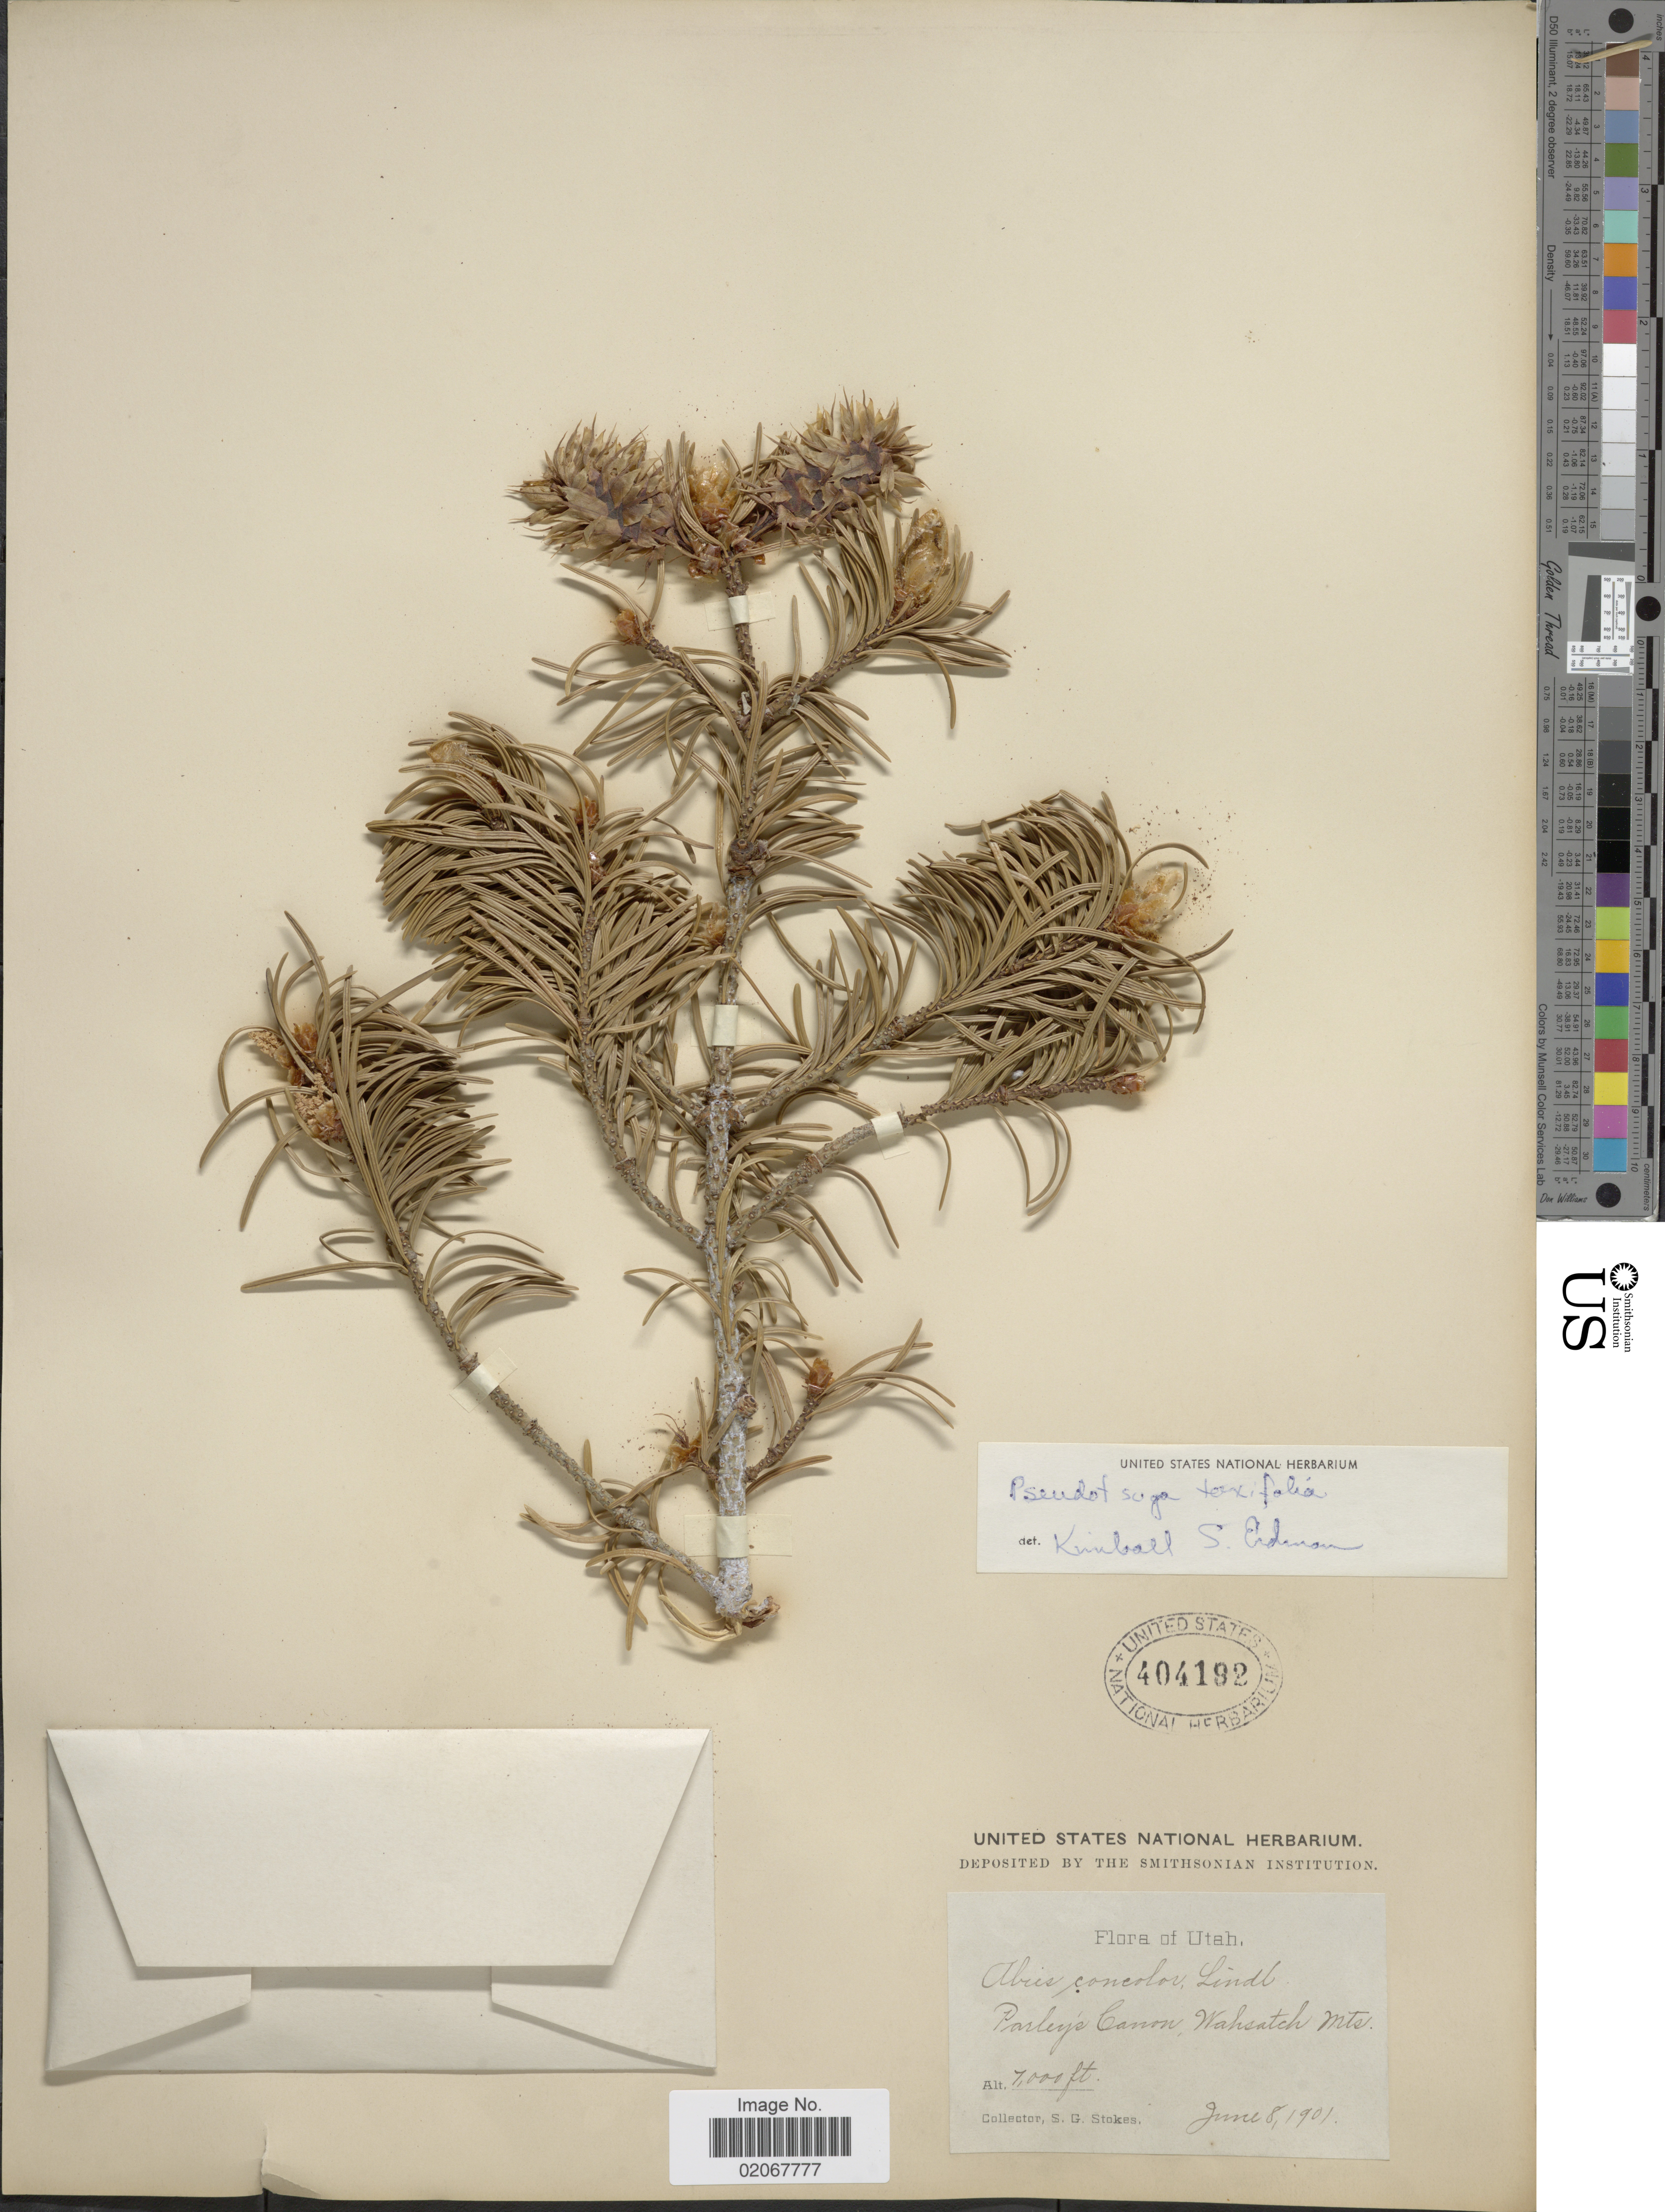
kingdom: Plantae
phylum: Tracheophyta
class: Pinopsida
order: Pinales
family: Pinaceae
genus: Pseudotsuga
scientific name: Pseudotsuga menziesii var. glauca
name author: (Beissn.) Franco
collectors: S. G. Stokes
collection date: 1901-06-08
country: United States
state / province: Utah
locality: Parleys Canon, Wahsatch Mts.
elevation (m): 213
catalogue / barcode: US 404192